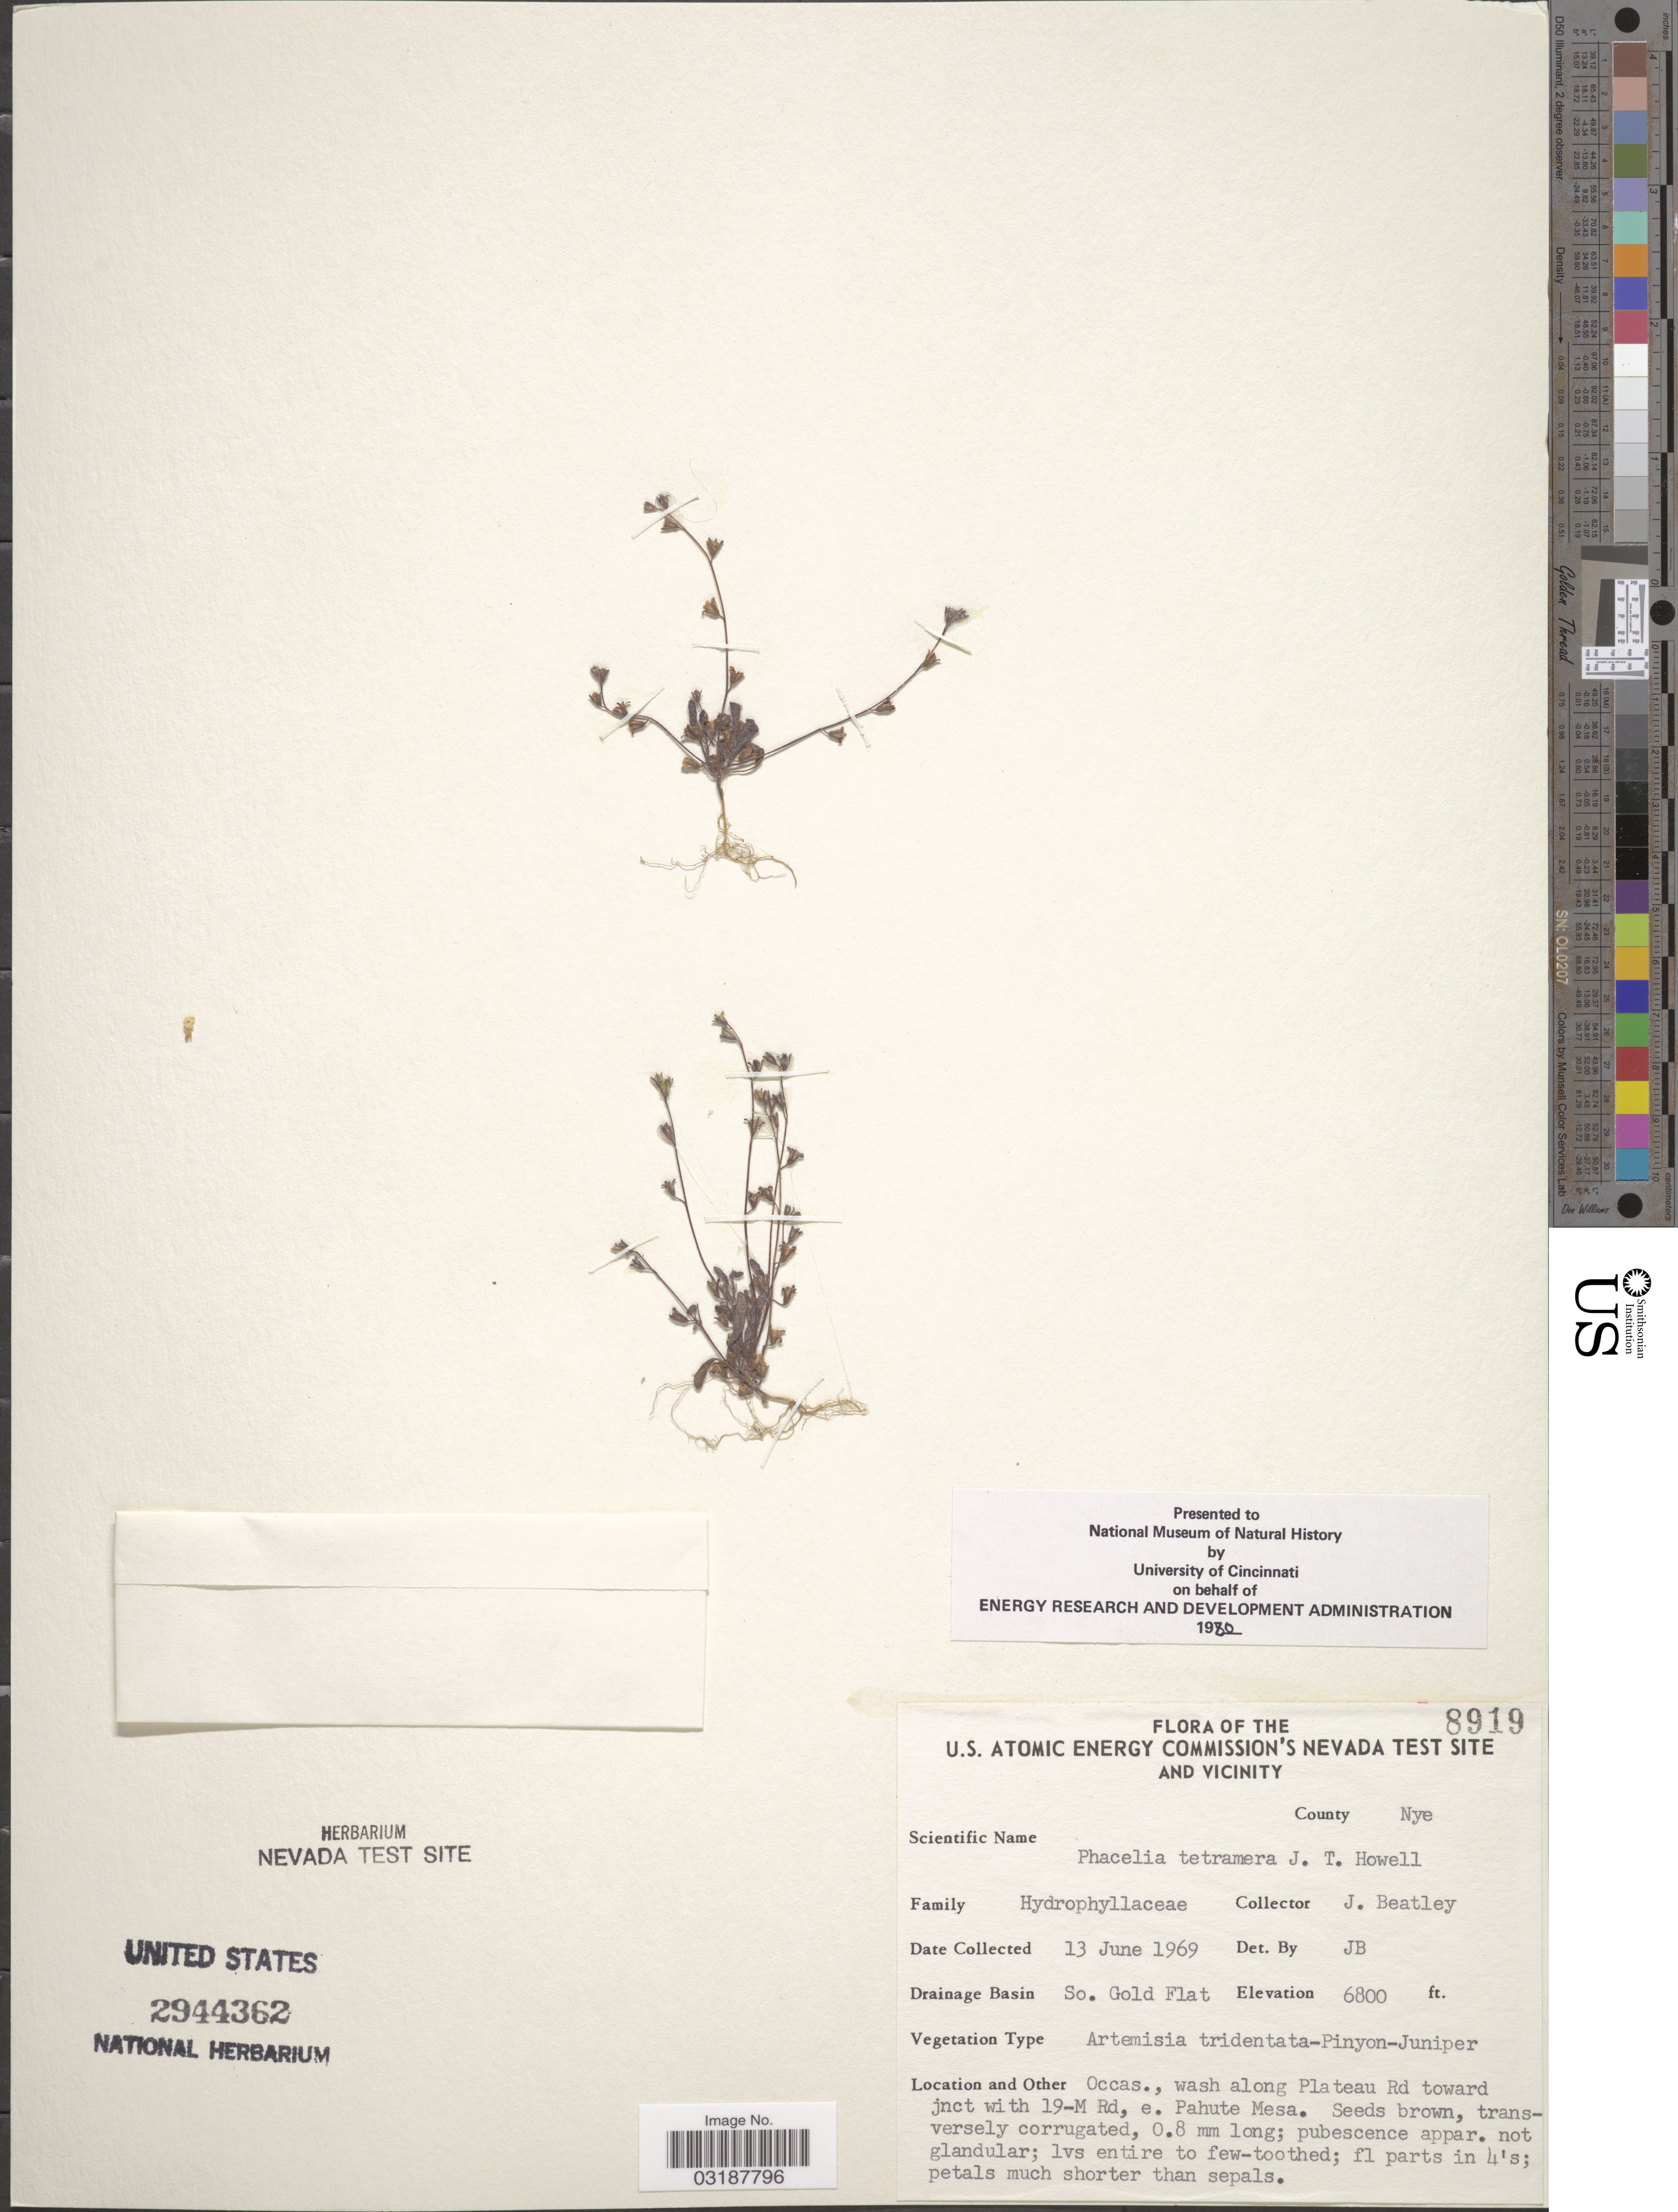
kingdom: Plantae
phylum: Tracheophyta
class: Magnoliopsida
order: Boraginales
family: Hydrophyllaceae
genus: Phacelia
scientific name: Phacelia tetramera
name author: J.T. Howell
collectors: J. C. Beatley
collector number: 8919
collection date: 1969-06-13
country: United States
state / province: Nevada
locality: The U.S. Atomic Energy Commission's Nevada Test Site And Vicinity, County Nye. Drainage Basin So. Gold Flat, Ocass., wash along Plateau Rd toward jnct with 19-M Rd., e. Pahute Mesa.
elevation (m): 2073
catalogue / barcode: US 2944362